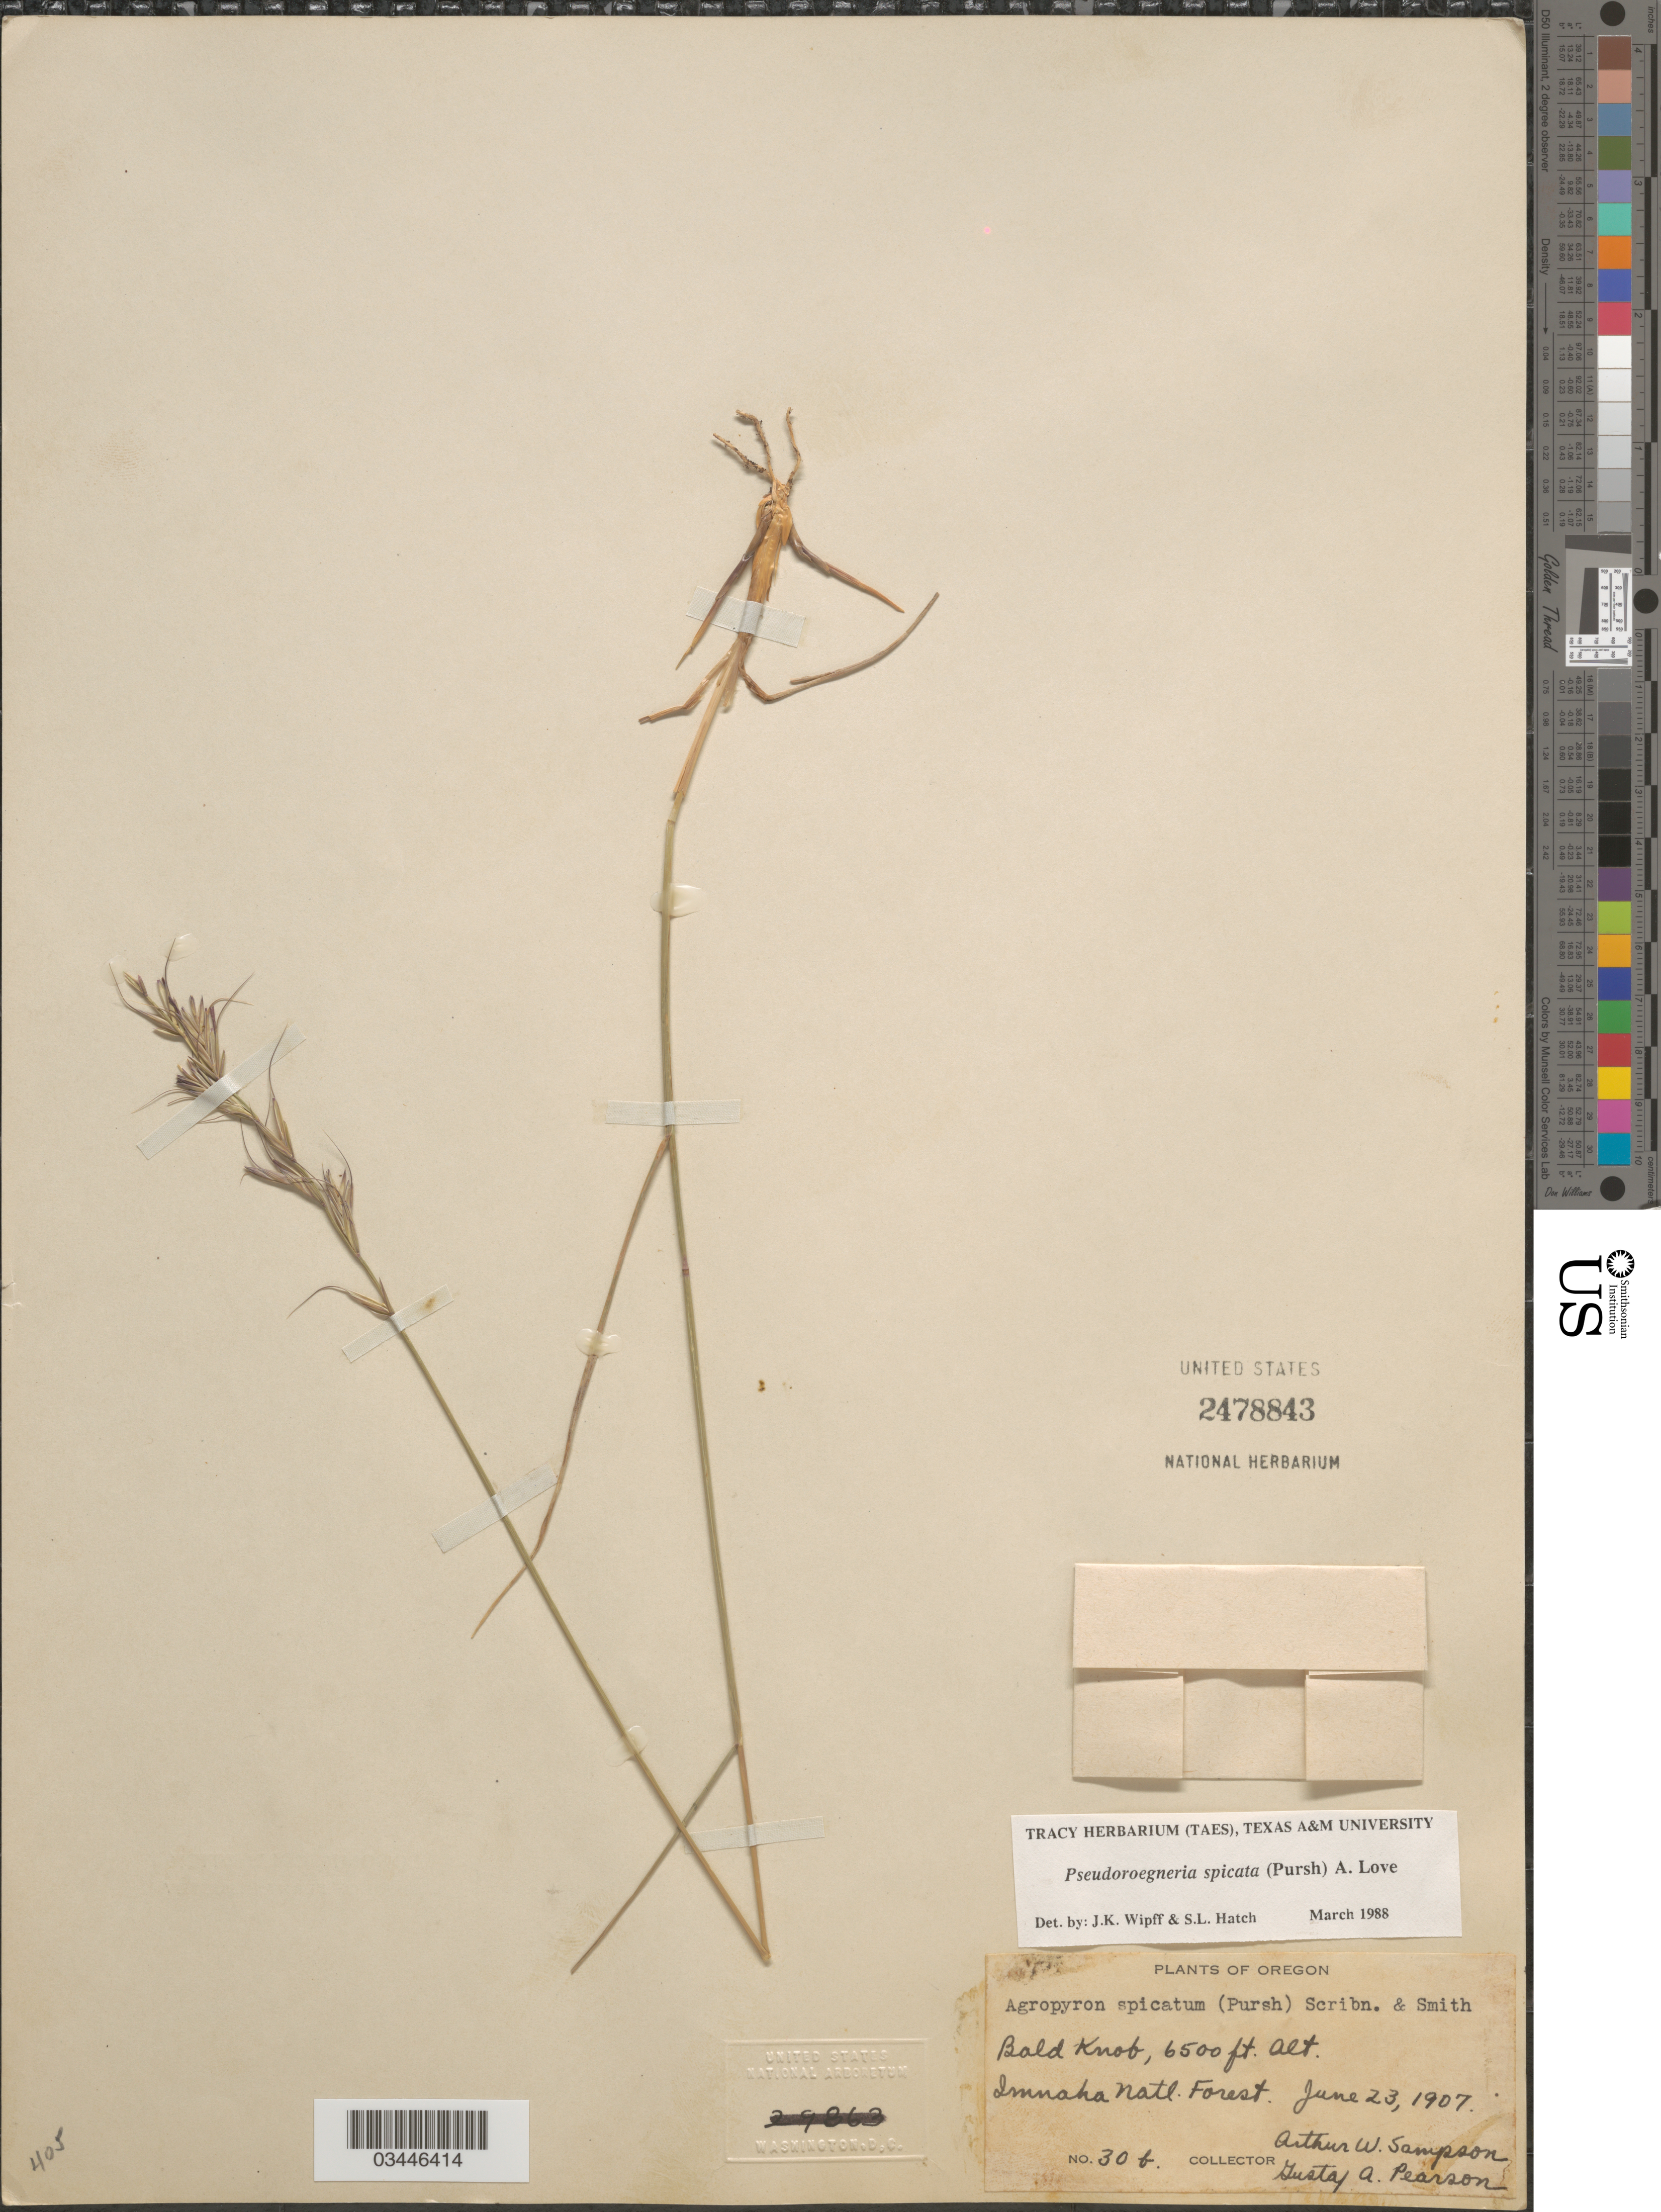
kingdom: Plantae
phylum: Tracheophyta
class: Liliopsida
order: Poales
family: Poaceae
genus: Pseudoroegneria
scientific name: Pseudoroegneria spicata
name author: (Pursh) Á. Löve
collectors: A. Sampson & G. Pearson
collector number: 30b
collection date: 1907-06-23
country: United States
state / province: Oregon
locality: Bald Knob. Imnaha Natl. Forest.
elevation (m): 1981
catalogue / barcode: US 2478843